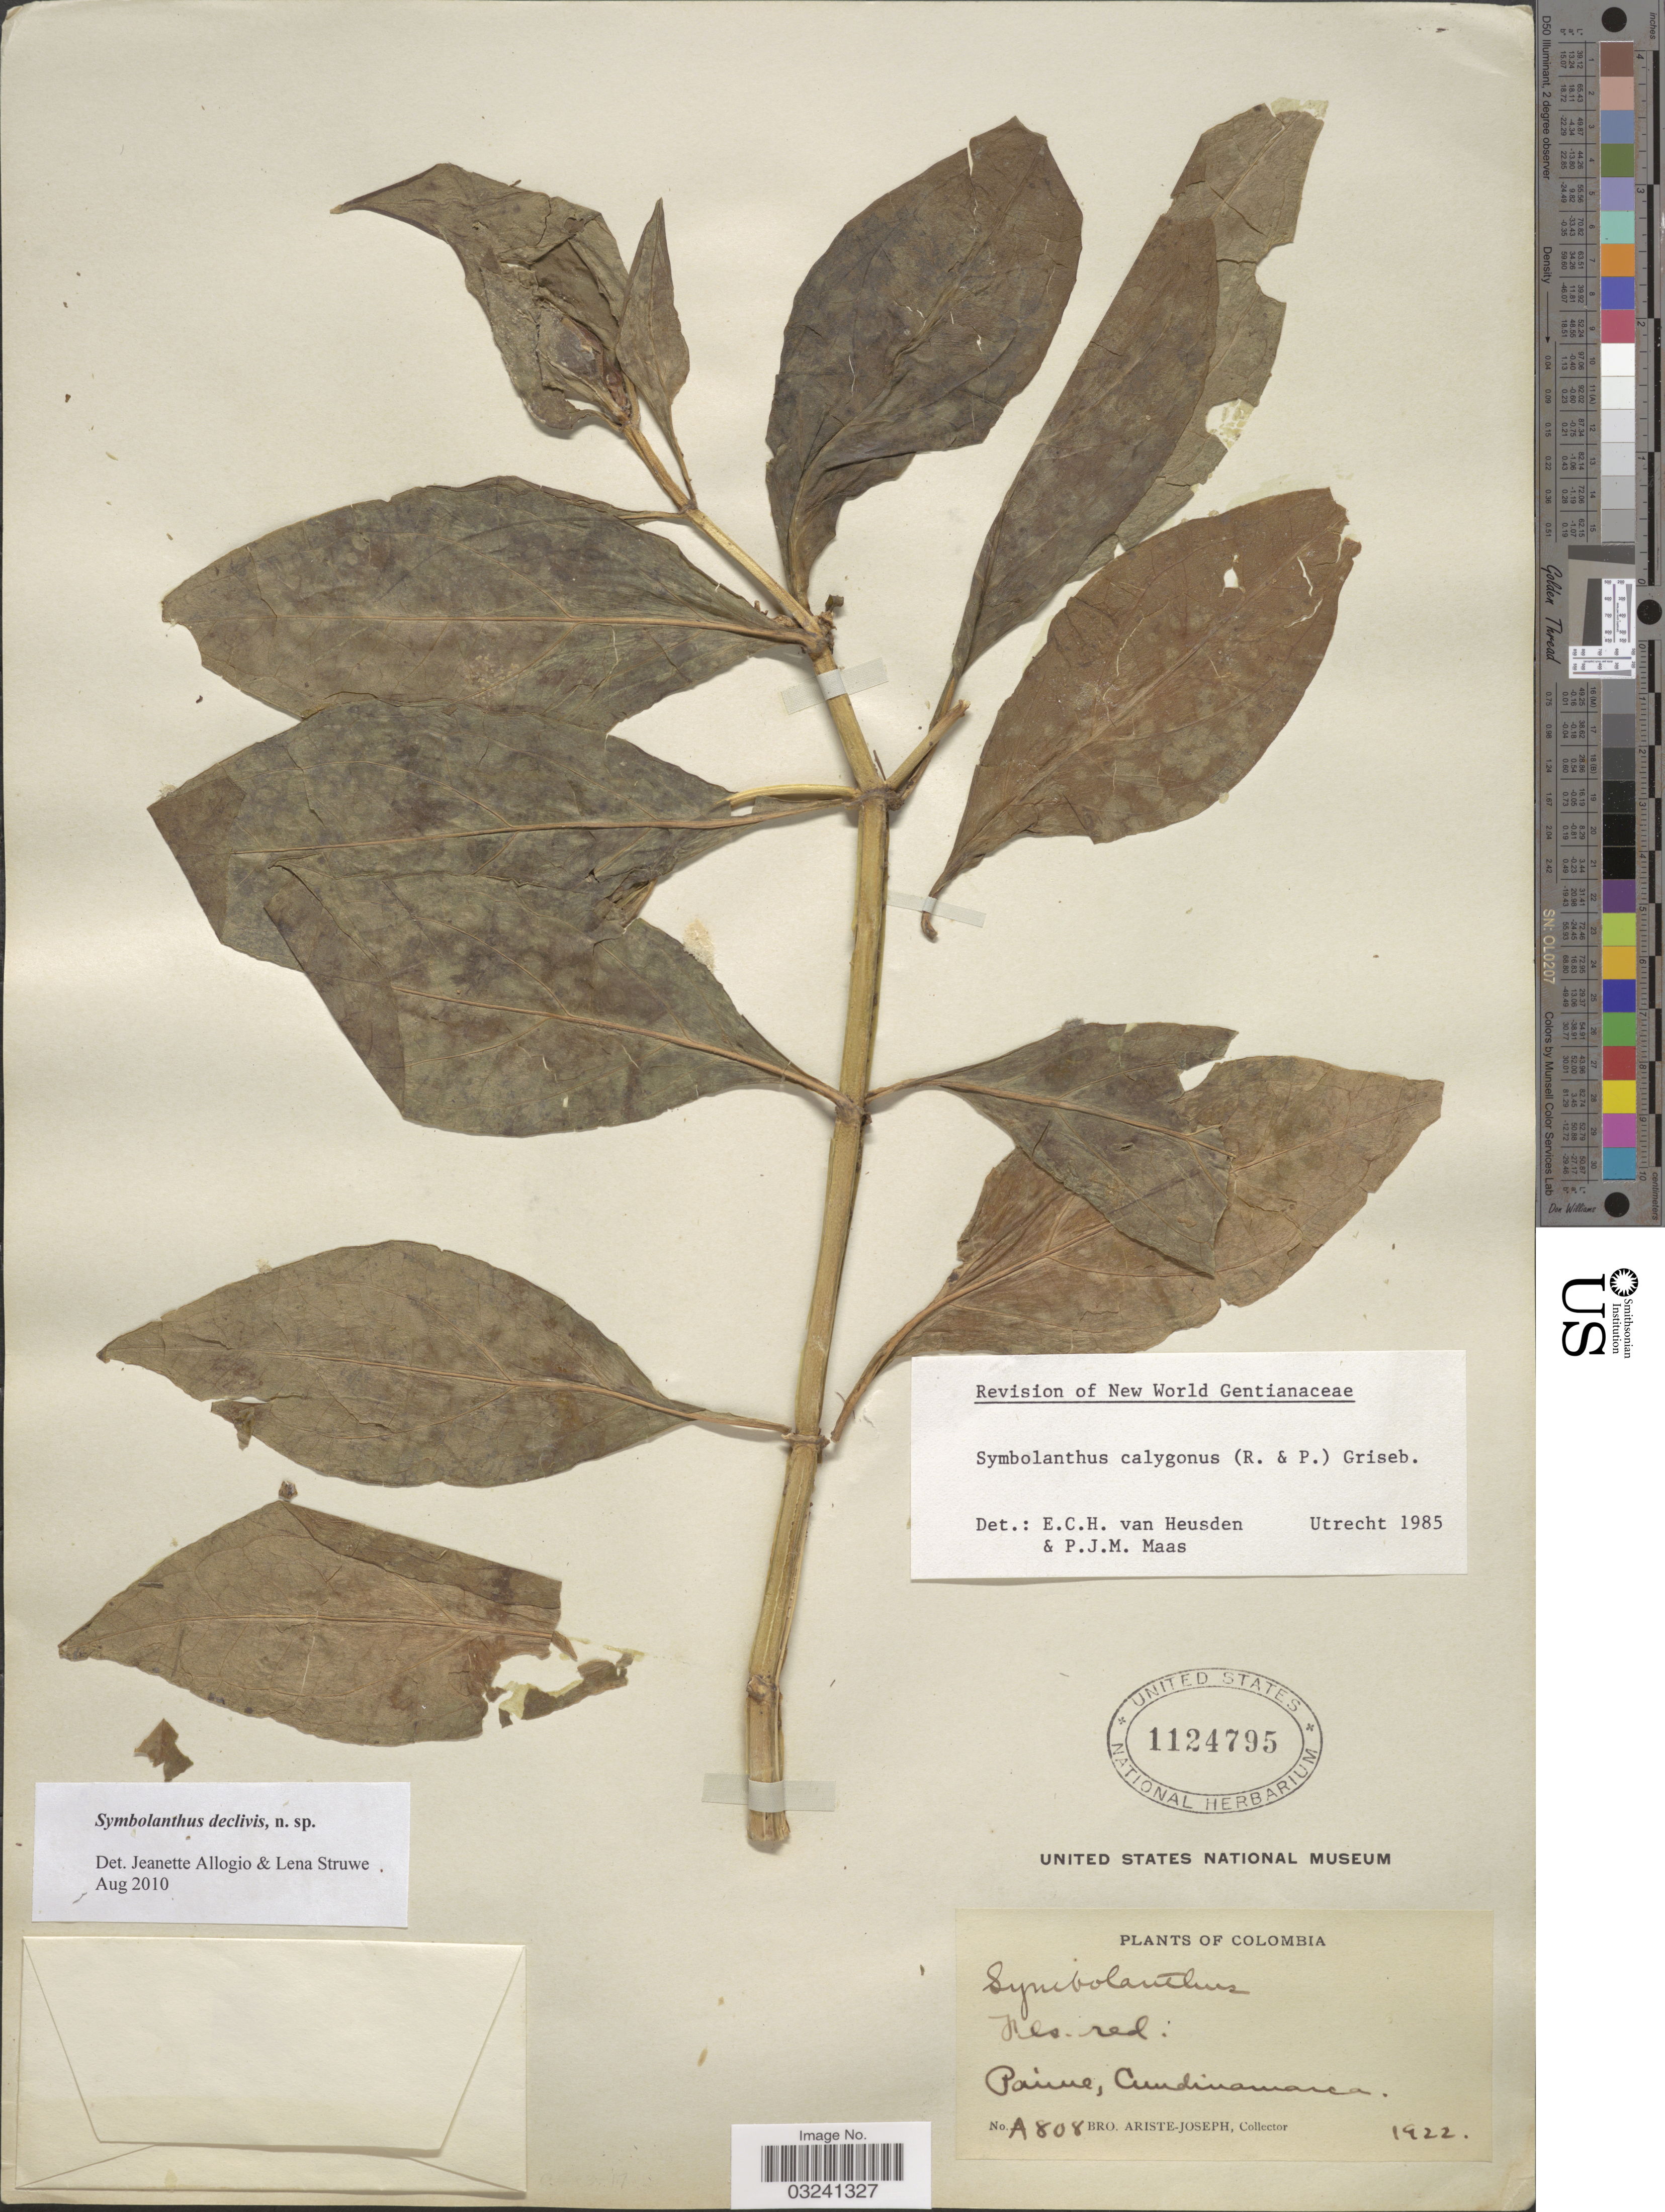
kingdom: Plantae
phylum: Tracheophyta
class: Magnoliopsida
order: Gentianales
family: Gentianaceae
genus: Symbolanthus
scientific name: Symbolanthus declivis sp. nov. ined.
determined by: Allogio, J.; Struwe, L.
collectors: Bro. Ariste-Joseph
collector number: A808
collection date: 1922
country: Colombia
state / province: Cundinamarca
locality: Paime.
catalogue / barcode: US 1124795